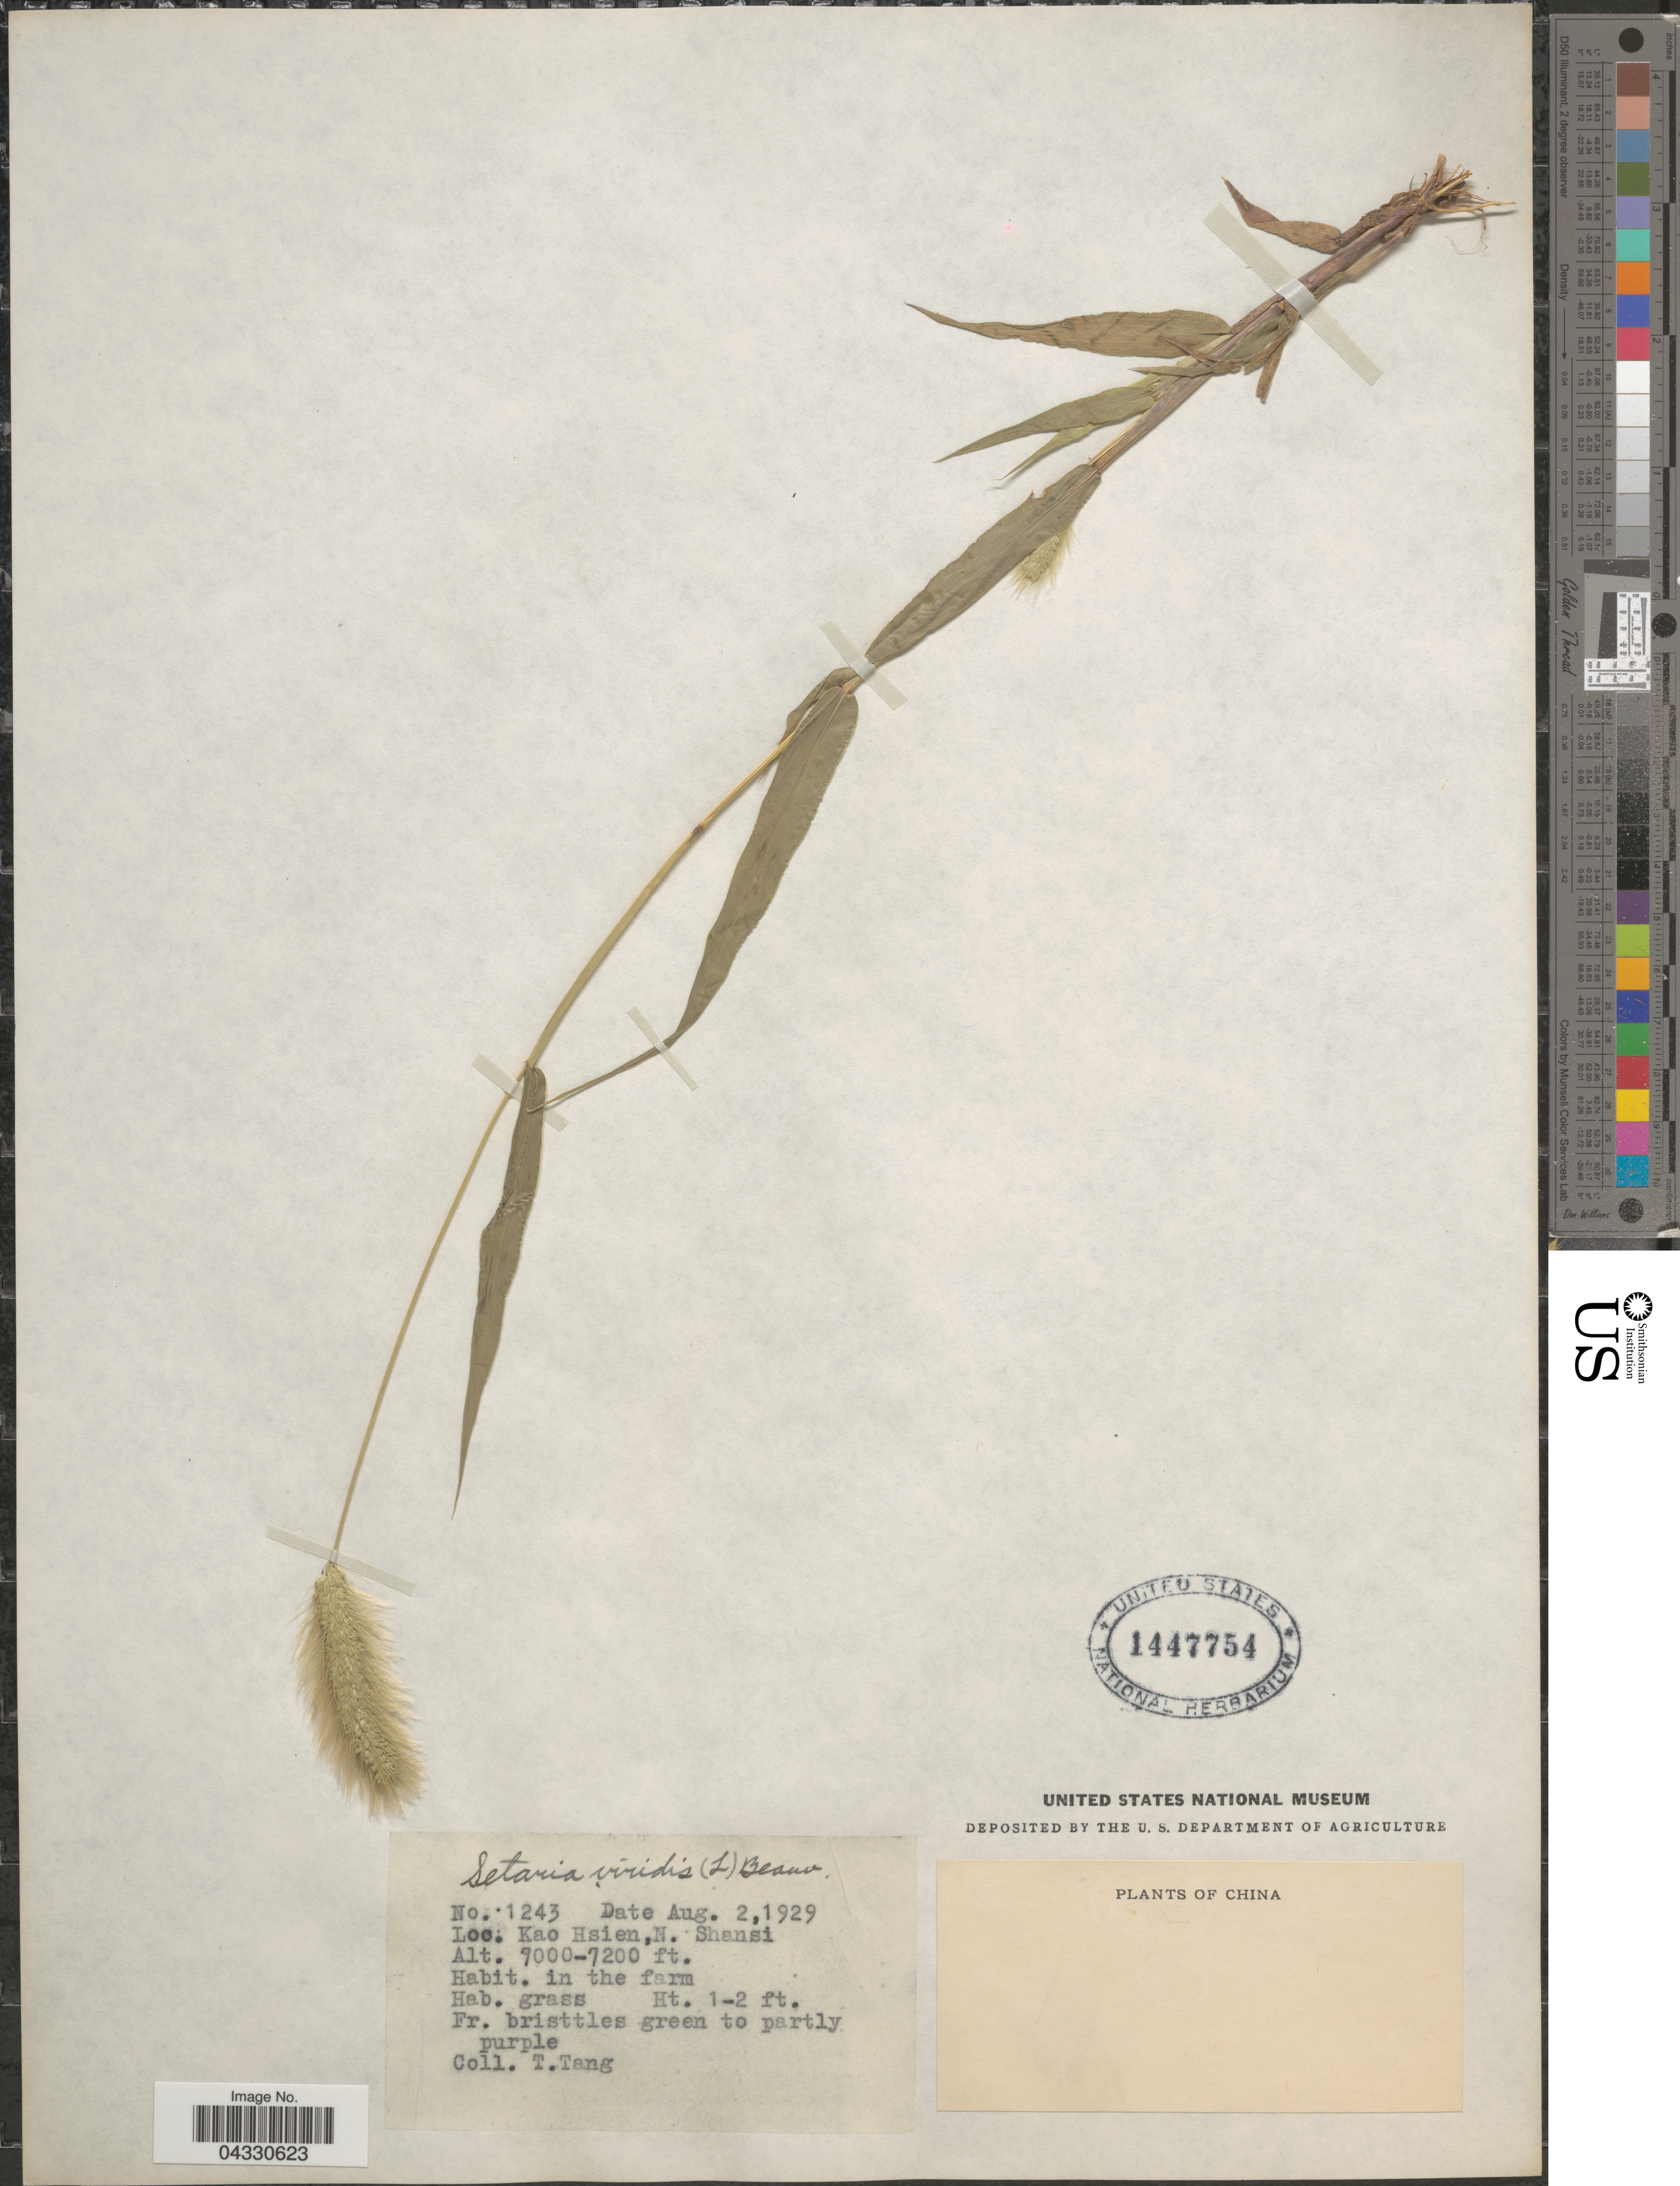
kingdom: Plantae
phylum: Tracheophyta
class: Liliopsida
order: Poales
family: Poaceae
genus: Setaria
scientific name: Setaria viridis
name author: (L.) P. Beauv.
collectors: T. Tang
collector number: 1243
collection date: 1929-08-02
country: China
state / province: Shanxi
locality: Kao Hsien, N. Shansi.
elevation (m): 2134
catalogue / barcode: US 1447754